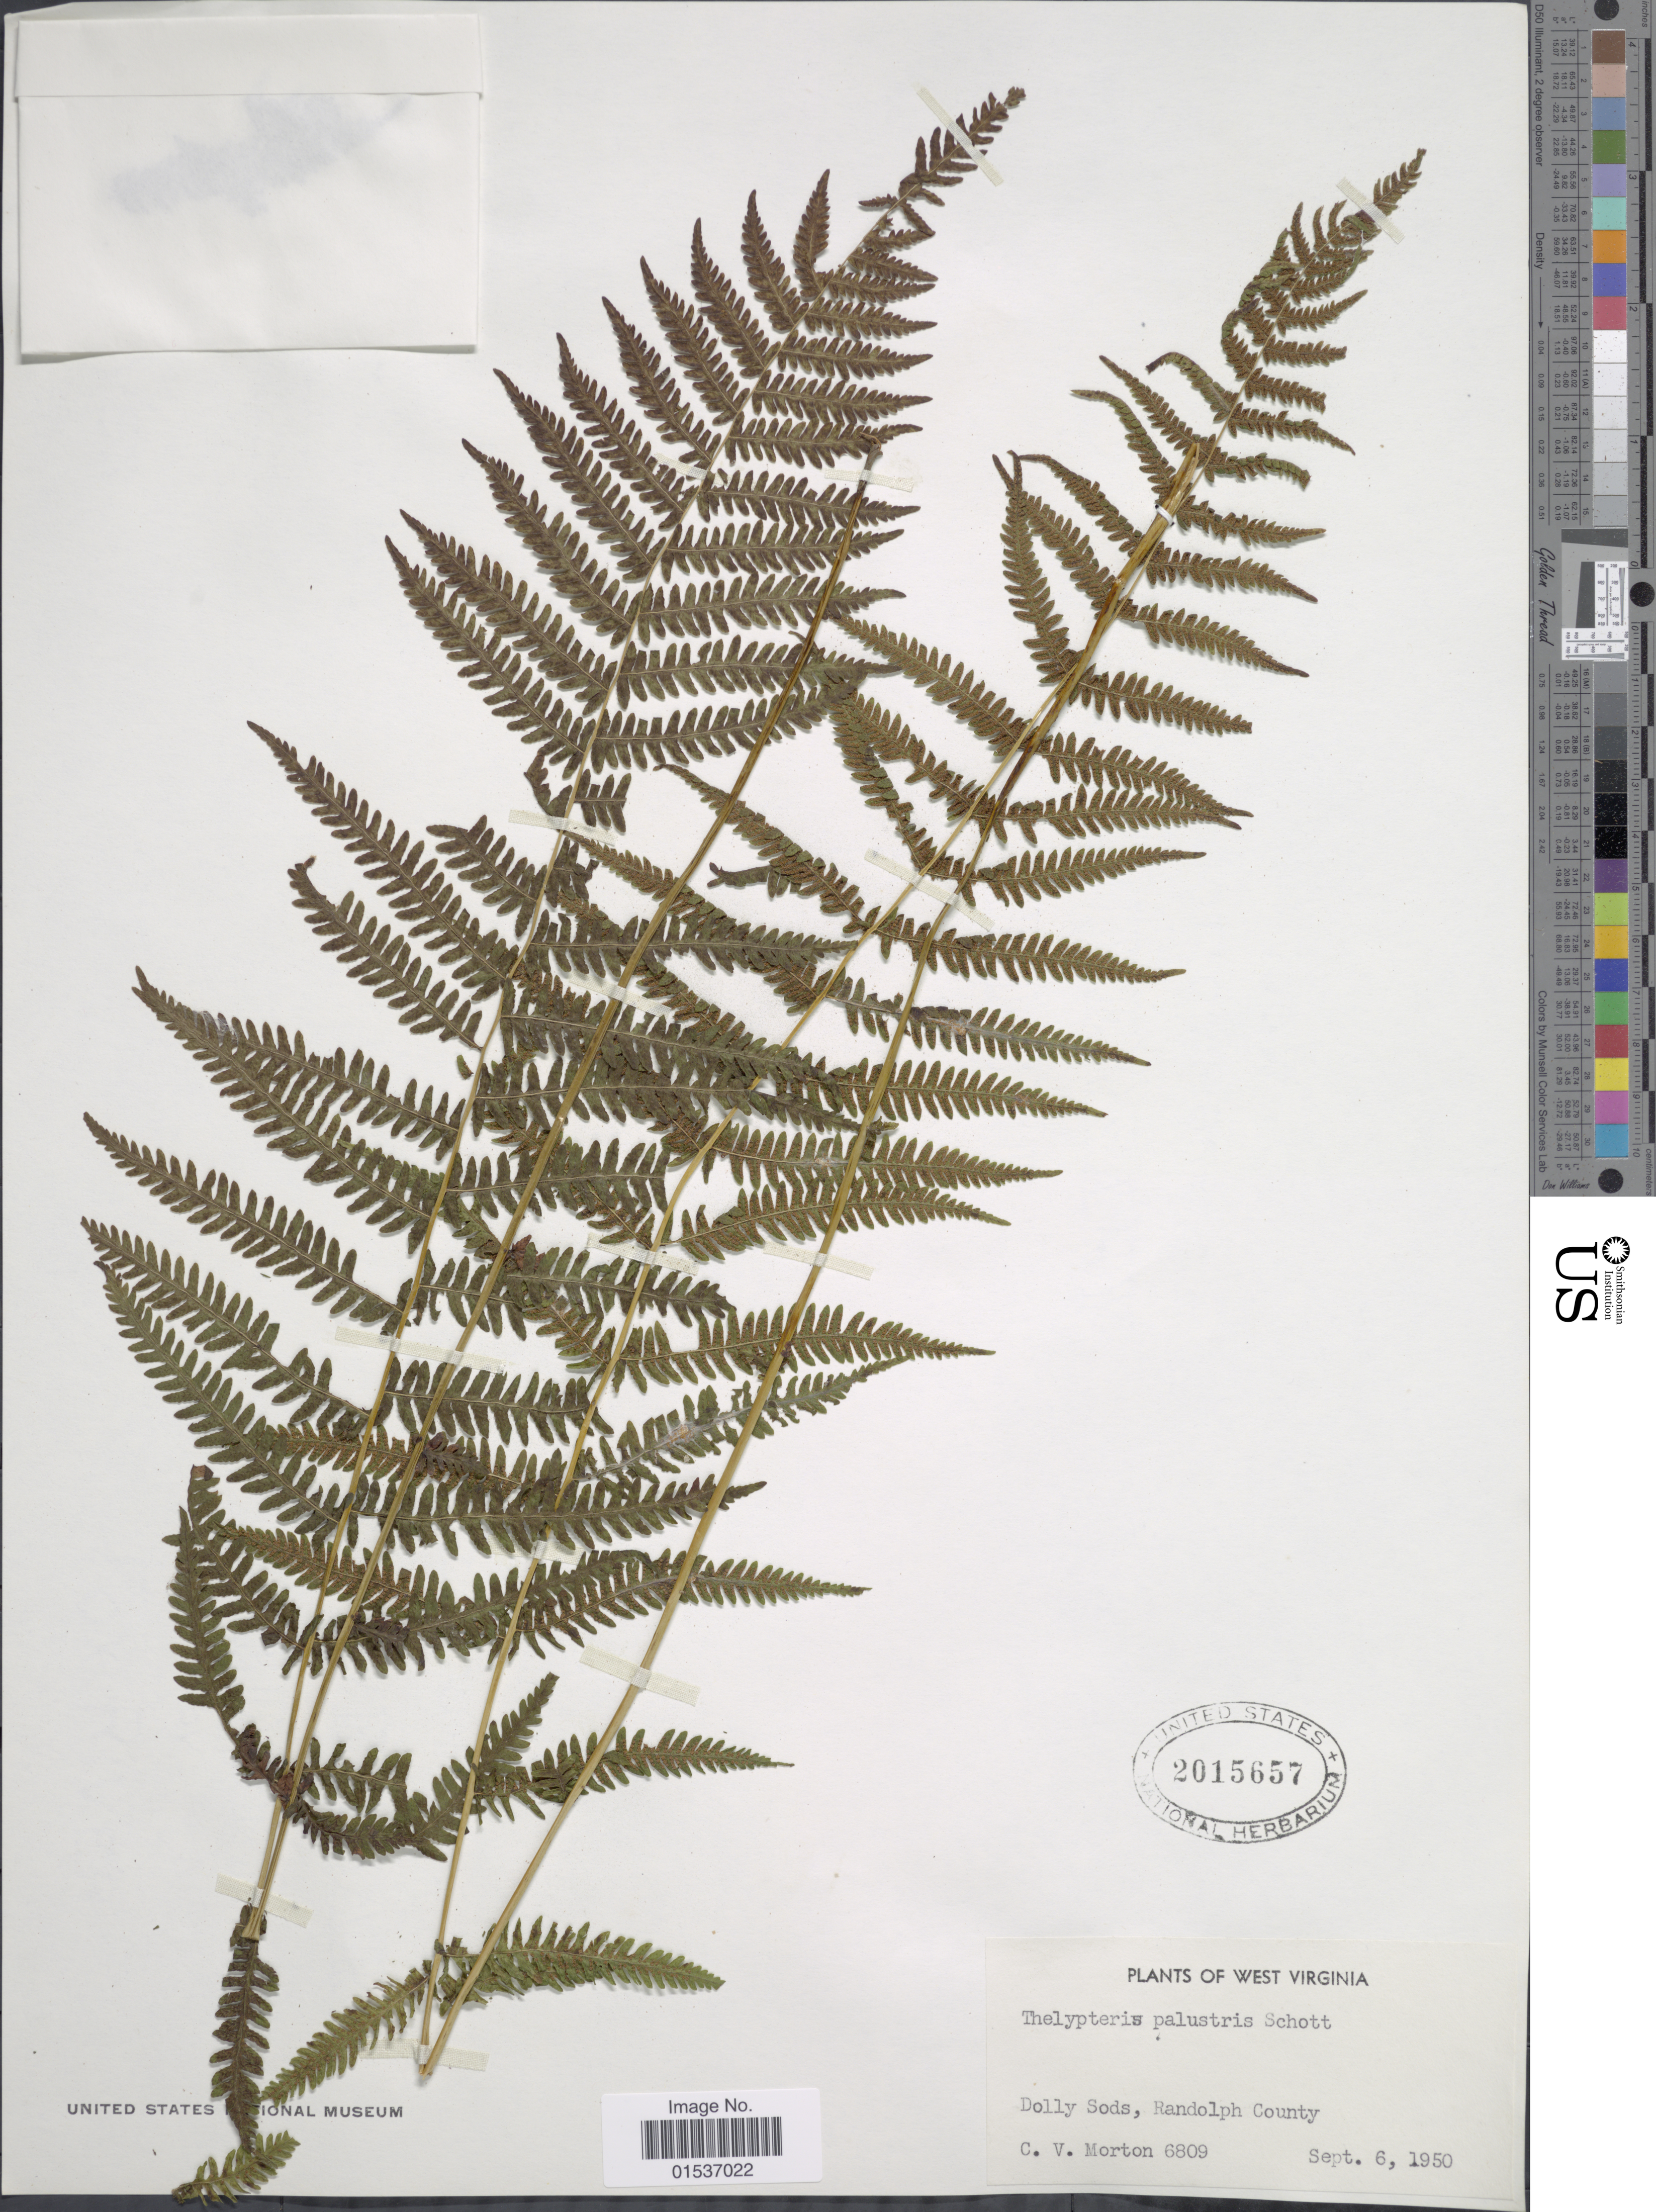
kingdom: Plantae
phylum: Tracheophyta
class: Polypodiopsida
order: Polypodiales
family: Thelypteridaceae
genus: Thelypteris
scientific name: Thelypteris palustris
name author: (Salisb.) Schott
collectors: C. V. Morton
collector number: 6809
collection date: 1950-09-06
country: United States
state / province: West Virginia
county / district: Randolph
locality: West Virginia. Doly Sods, Randolph County.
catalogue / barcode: US 2015657